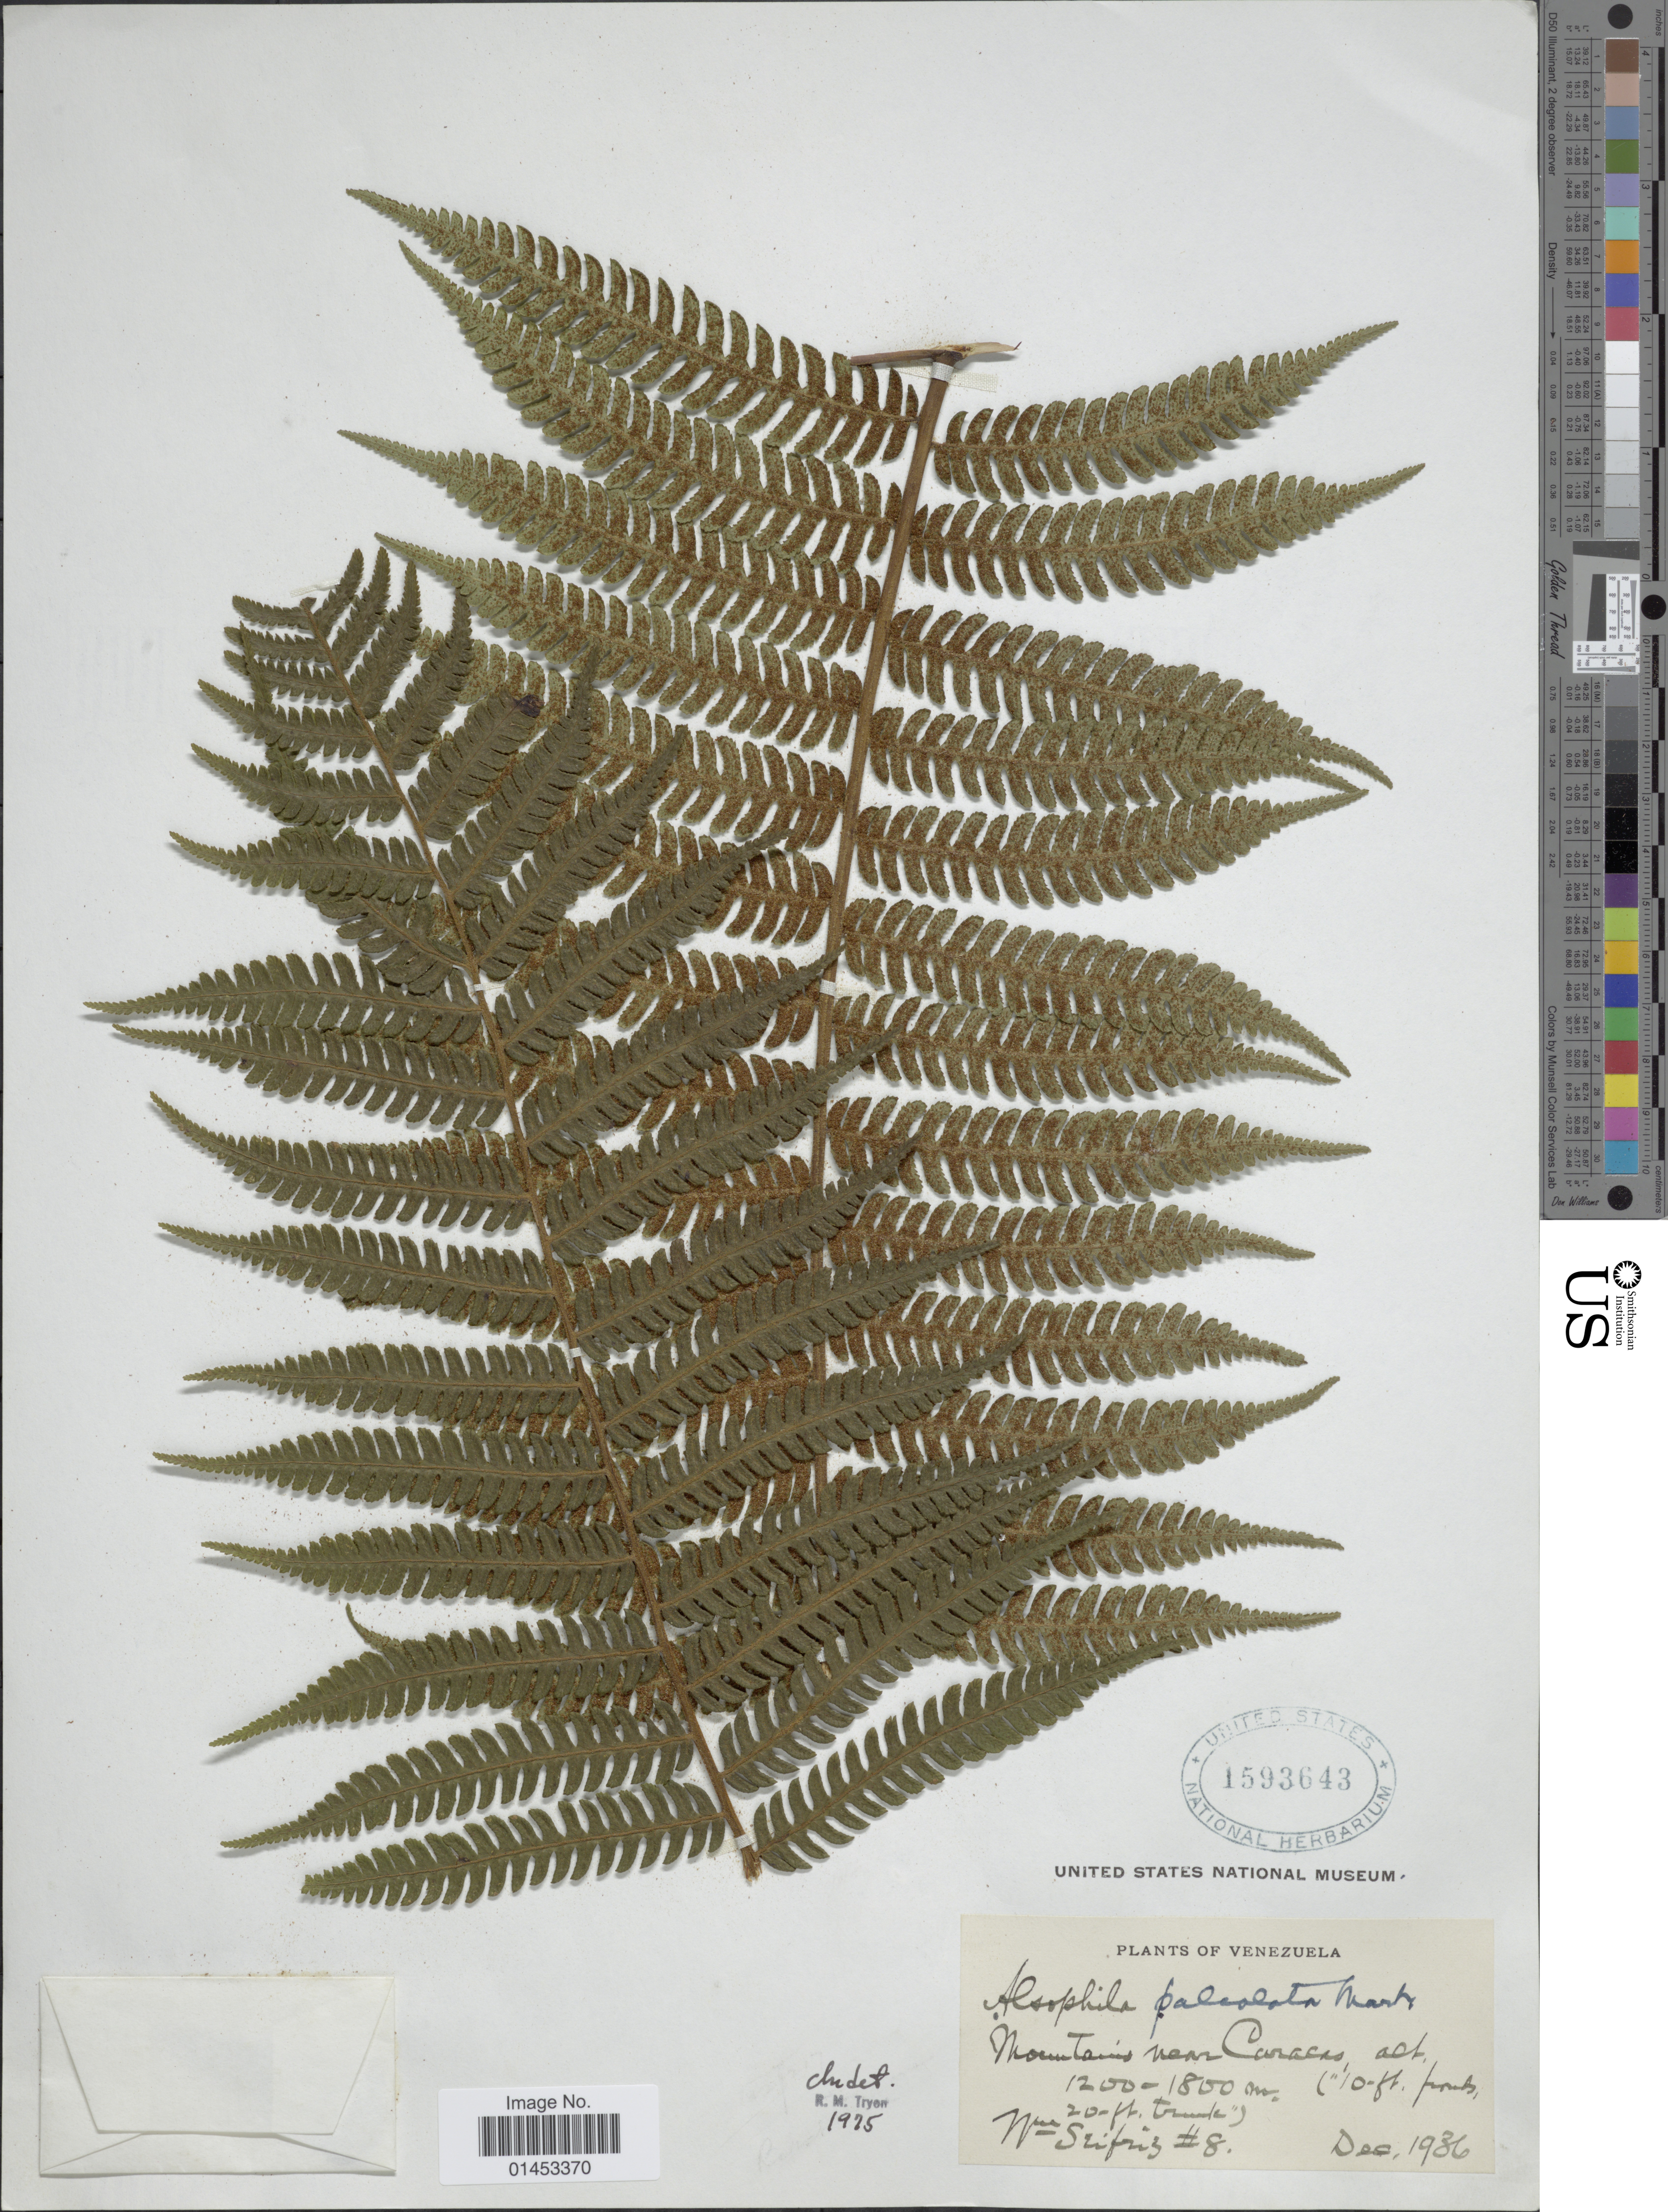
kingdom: Plantae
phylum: Tracheophyta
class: Polypodiopsida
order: Cyatheales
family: Cyatheaceae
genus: Cyathea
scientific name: Cyathea sp.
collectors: W. Seifriz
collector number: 8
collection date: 1936-12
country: Venezuela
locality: Mountains near Caracas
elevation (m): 1200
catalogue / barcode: US 1593643